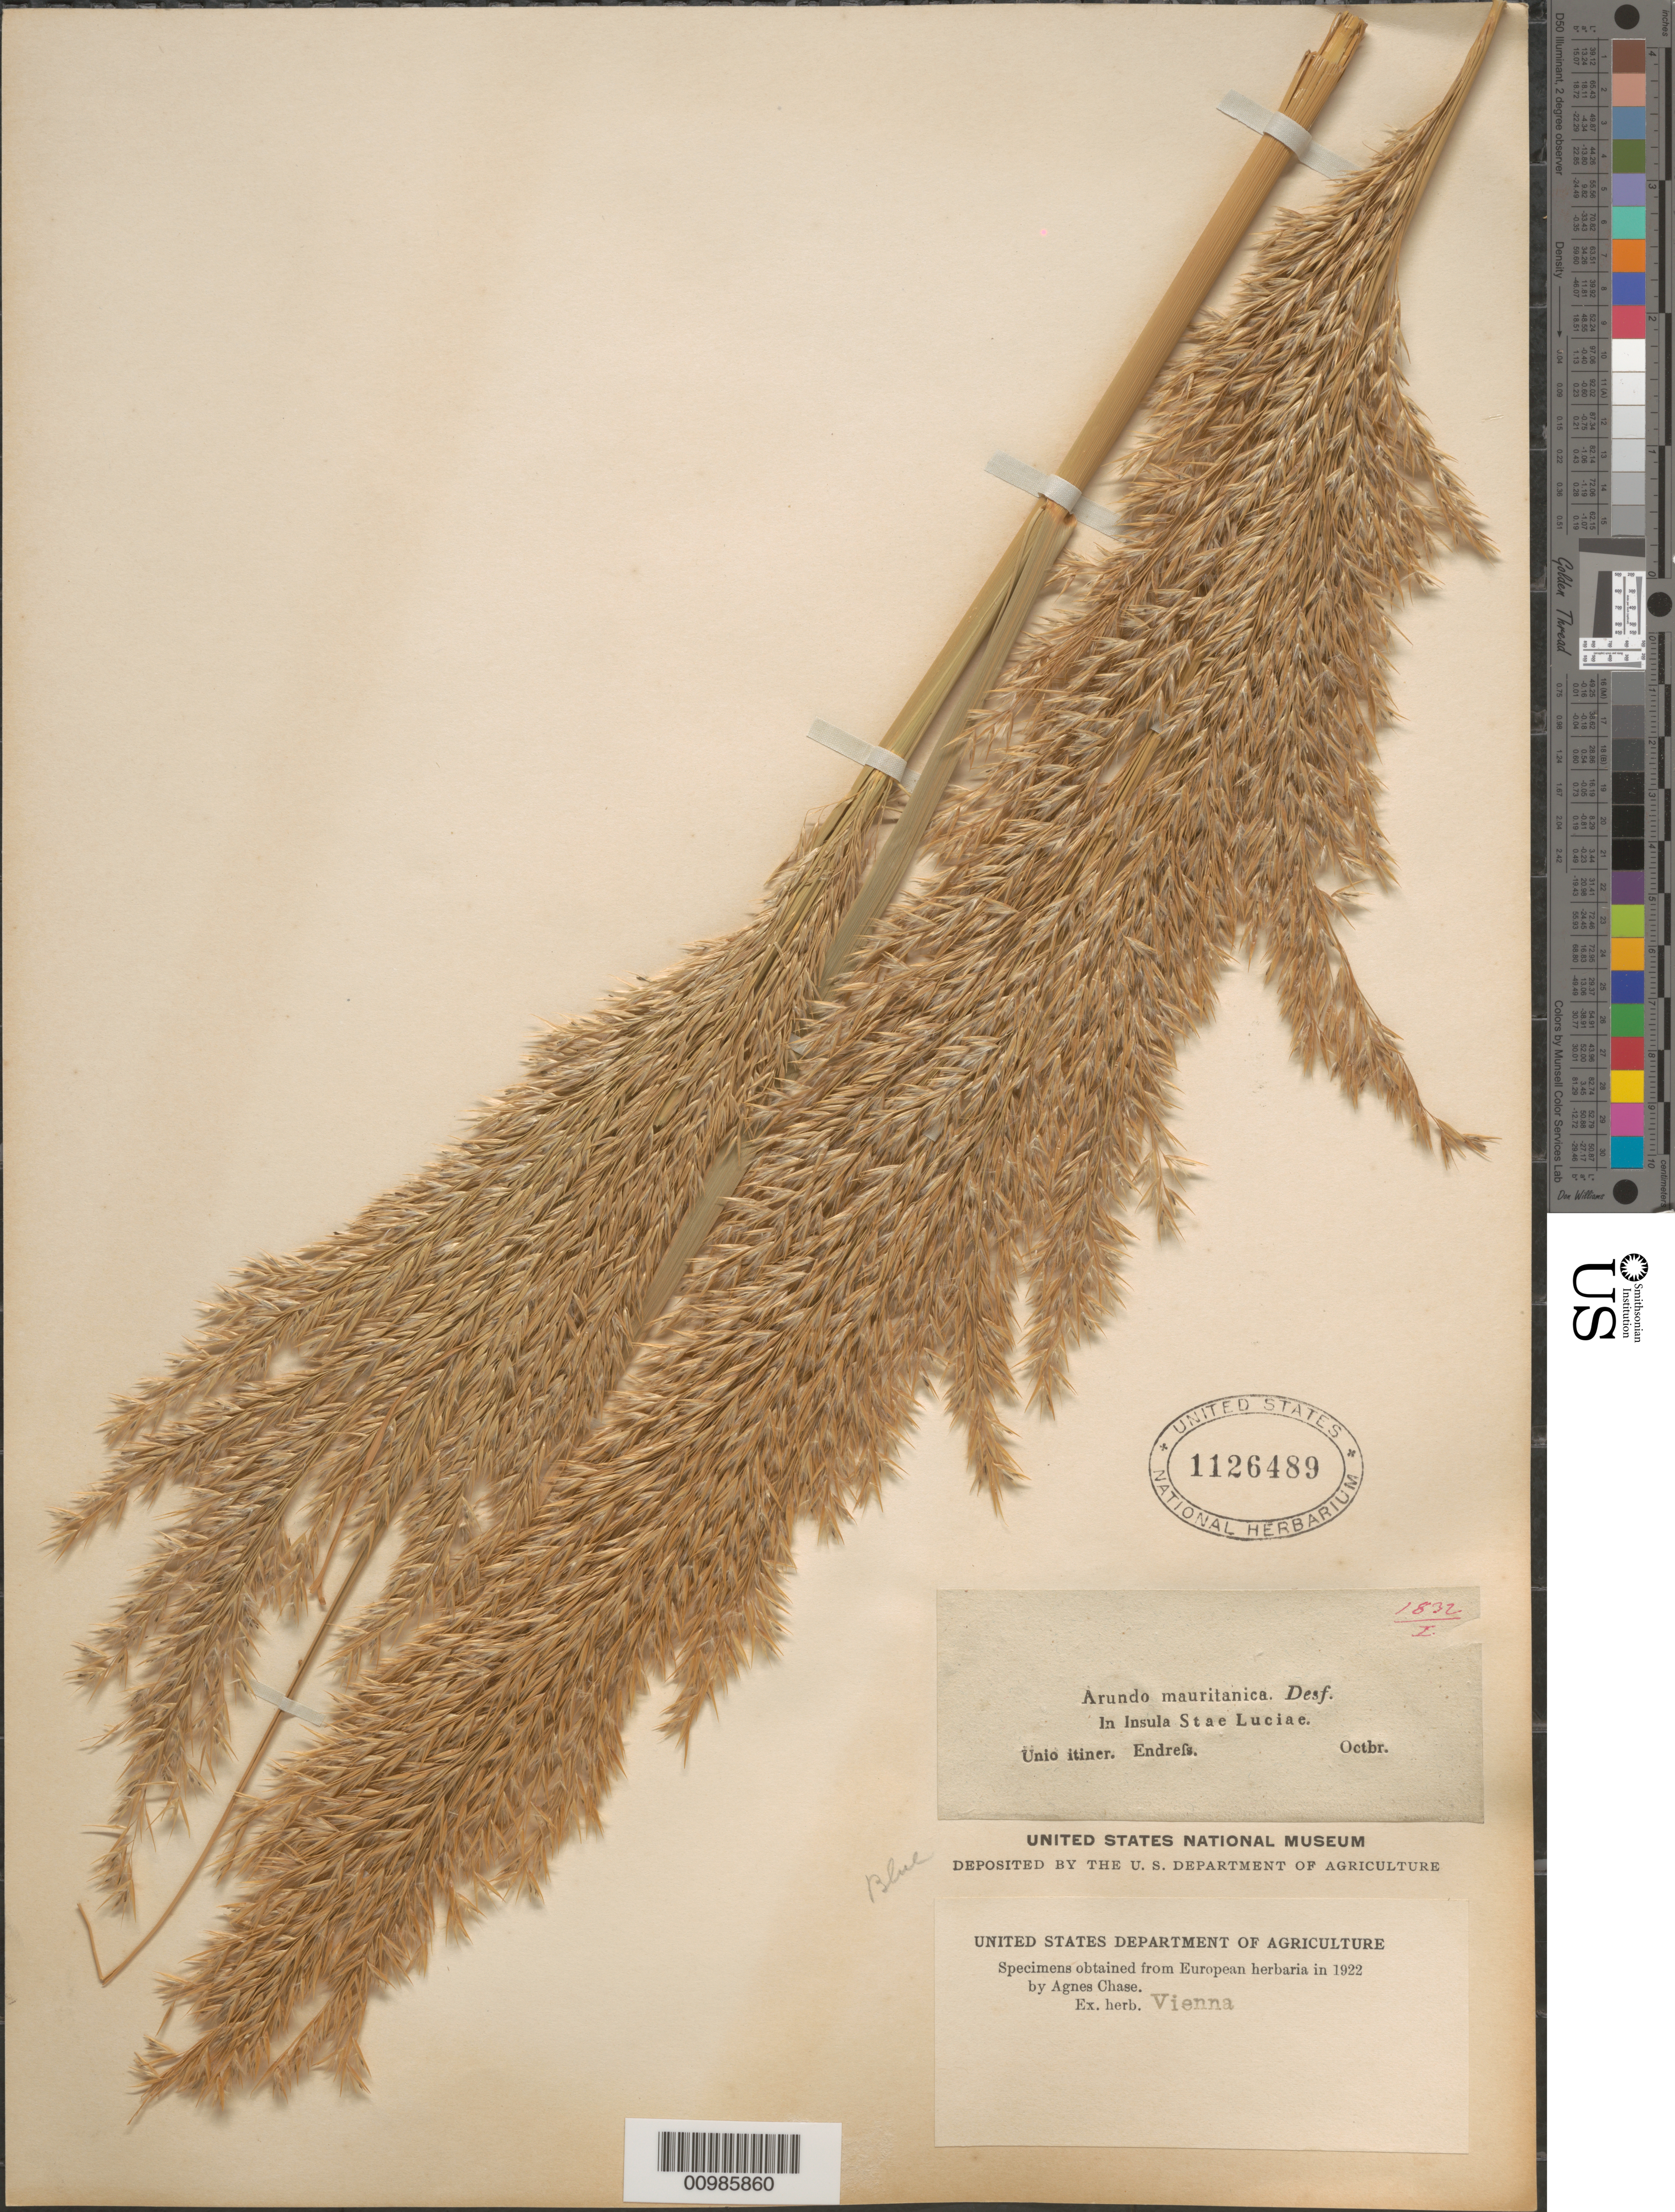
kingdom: Plantae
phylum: Tracheophyta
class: Liliopsida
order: Poales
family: Poaceae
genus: Arundo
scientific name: Arundo donax f. donax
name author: L.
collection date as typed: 1832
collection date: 1832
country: St. Lucia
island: St. Lucia I.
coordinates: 0 N, 0 E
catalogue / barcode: US 1126489